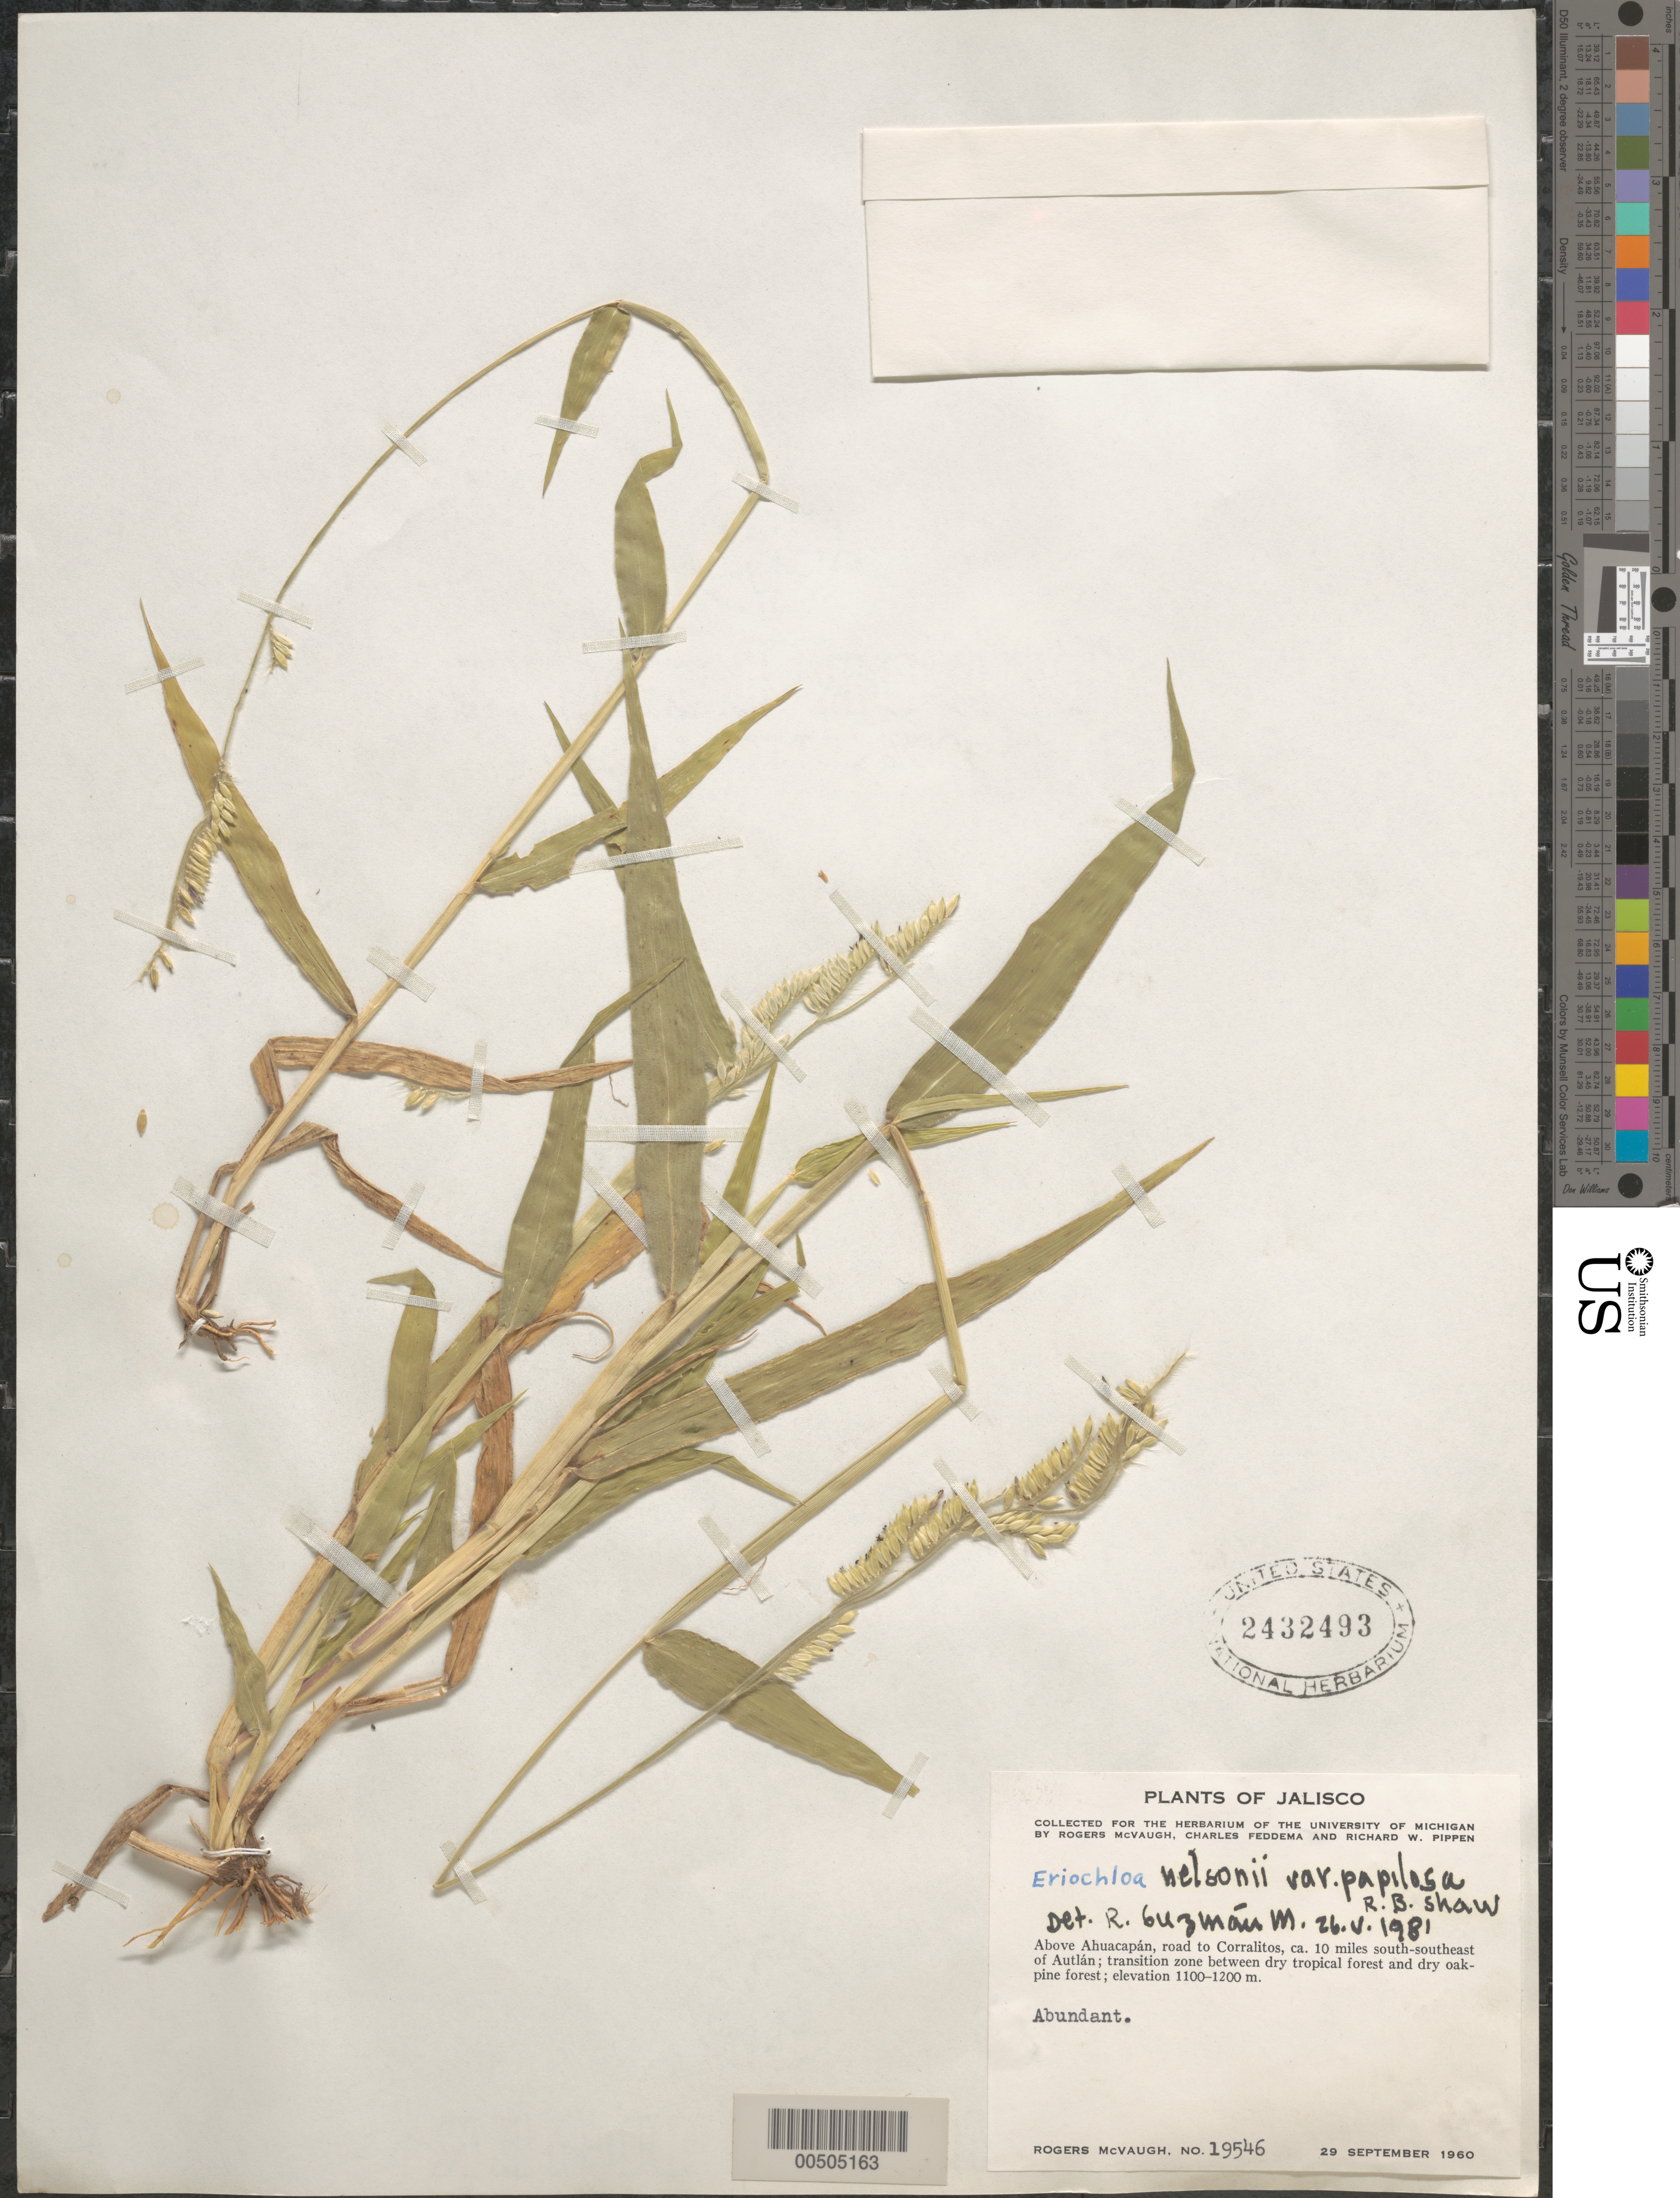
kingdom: Plantae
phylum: Tracheophyta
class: Liliopsida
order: Poales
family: Poaceae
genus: Eriochloa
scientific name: Eriochloa nelsonii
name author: Scribn. & J.G. Sm.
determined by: Guzm n-M., R.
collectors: R. McVaugh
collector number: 19546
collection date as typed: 29 Sep 1960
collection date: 1960-09-29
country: Mexico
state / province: Jalisco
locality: Above Ahuacapán, rd to Corralitos, ca. 10 mi SSE of Autlán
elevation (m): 1100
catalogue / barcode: US 2432493